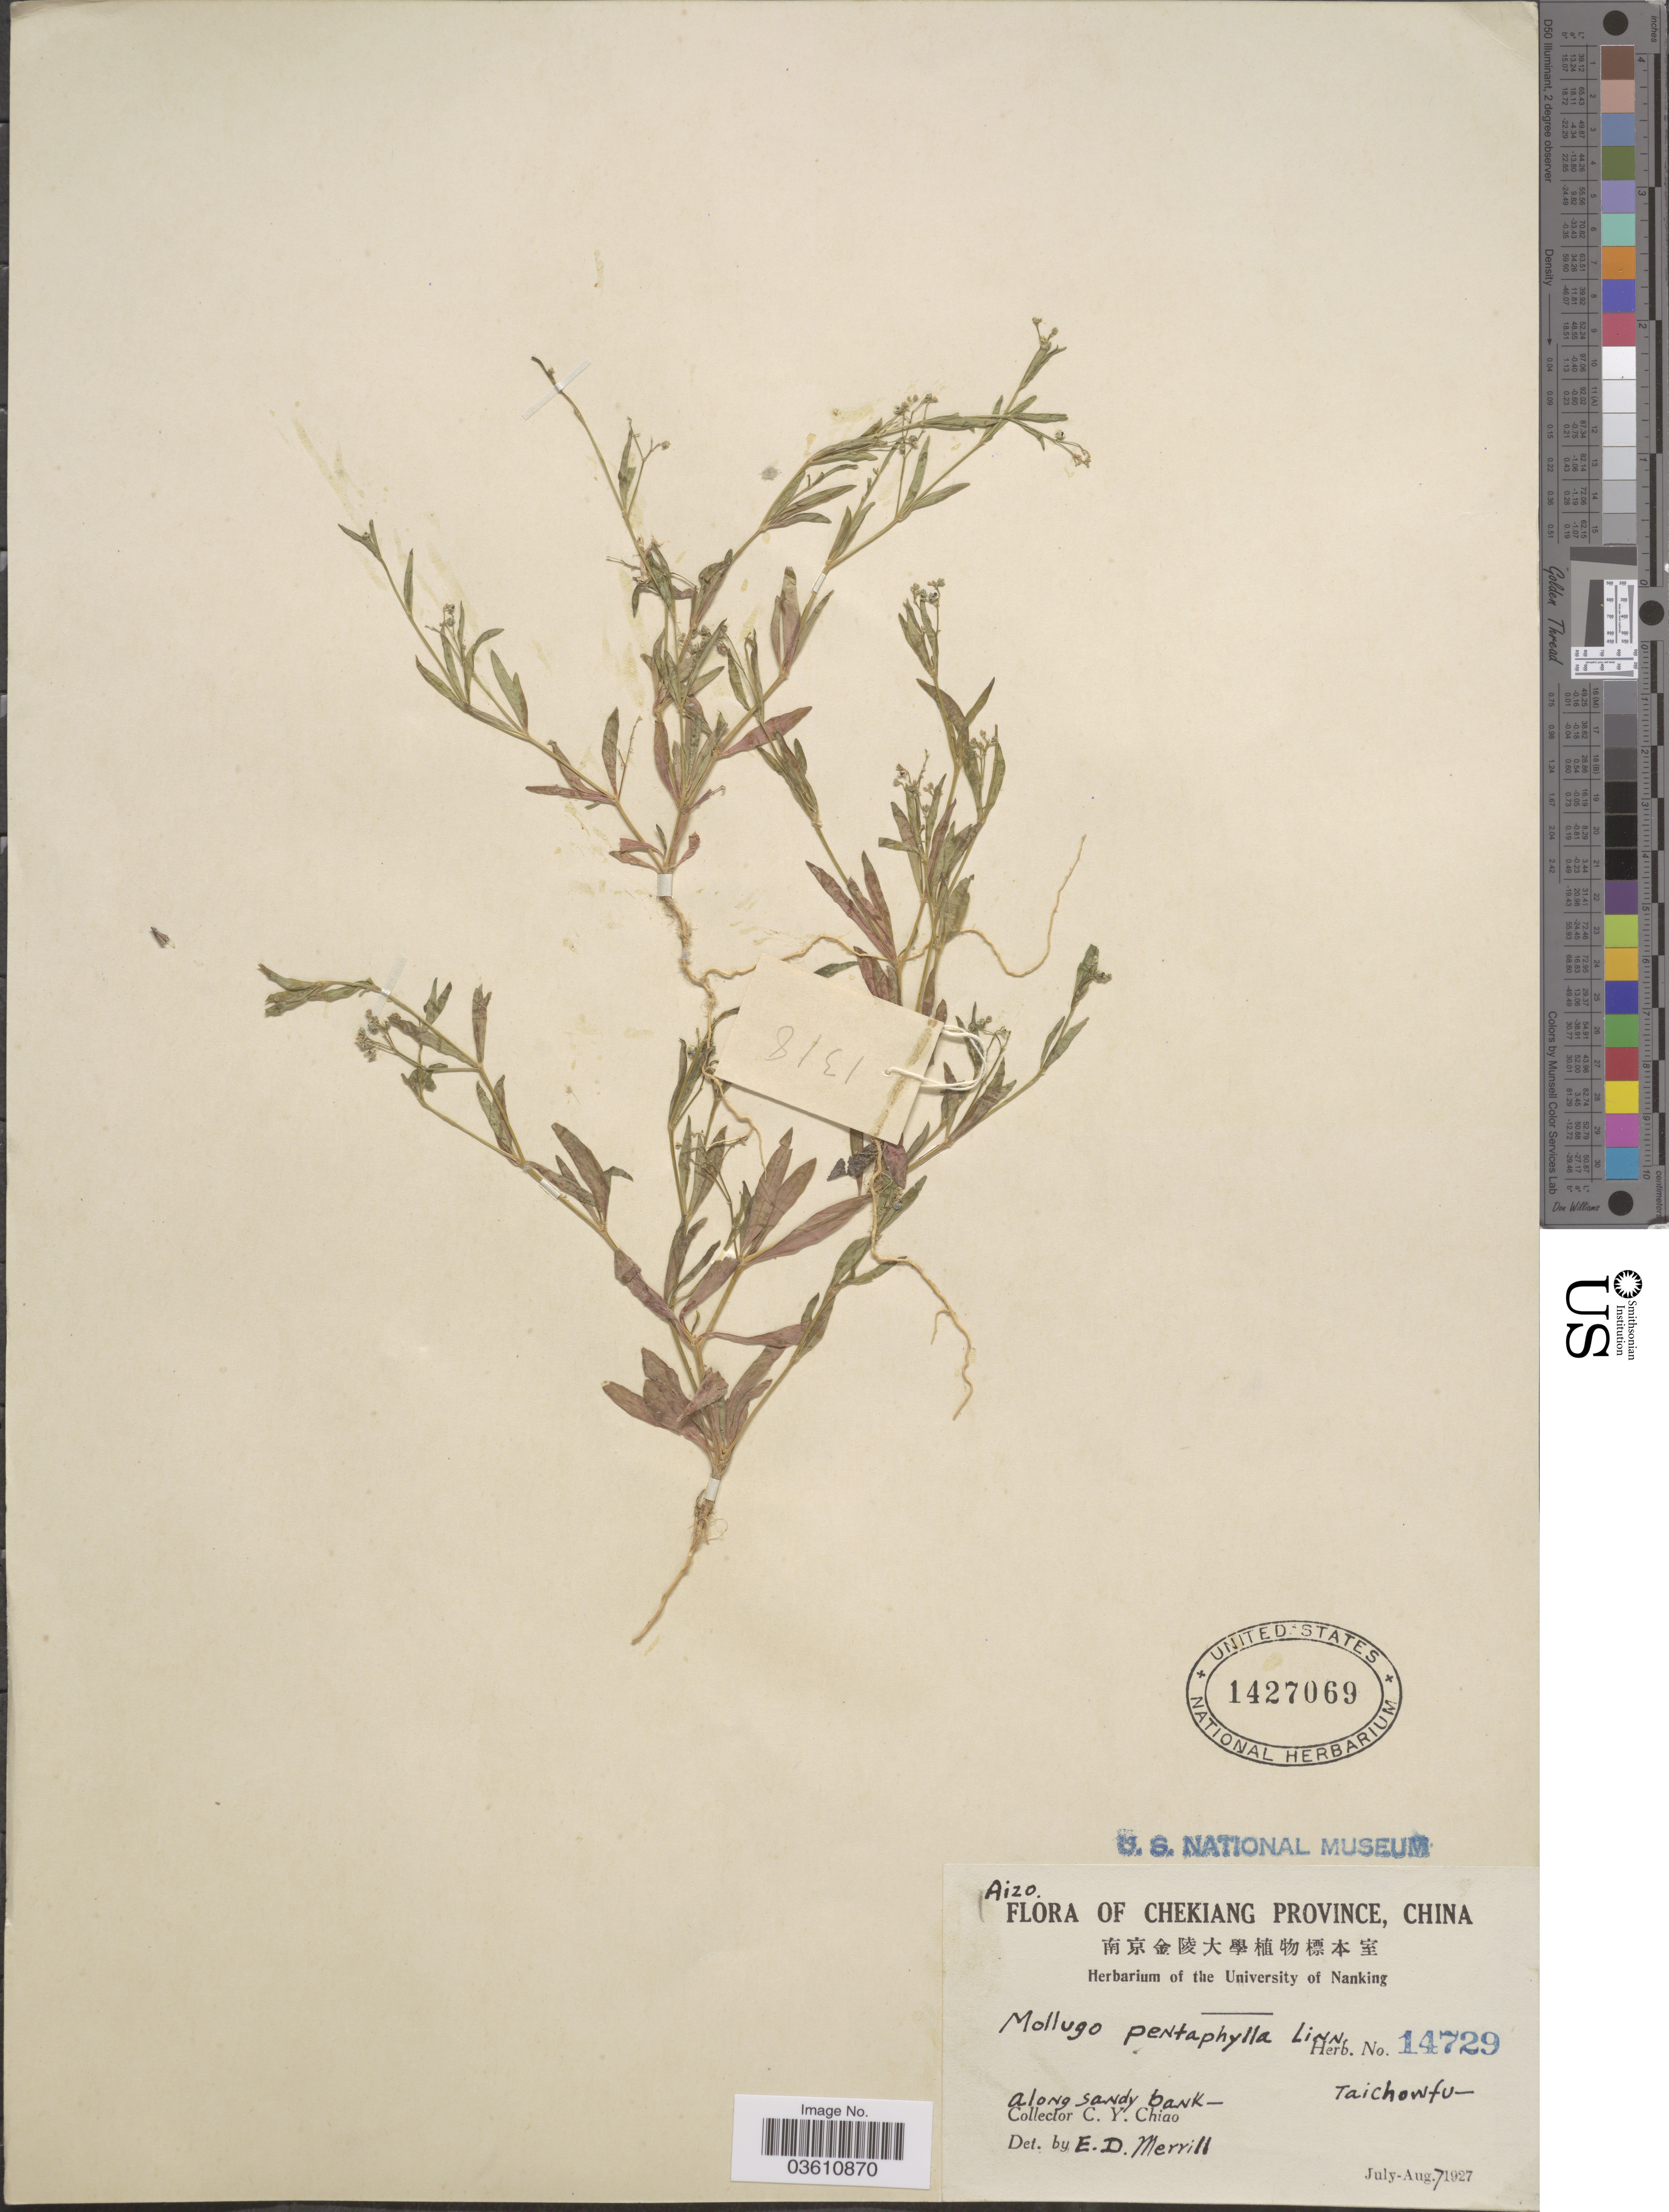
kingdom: Plantae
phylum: Tracheophyta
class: Magnoliopsida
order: Caryophyllales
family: Molluginaceae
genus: Trigastrotheca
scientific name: Trigastrotheca pentaphylla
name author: (L.) Thulin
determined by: Strong, Mark T., (BOT), Smithsonian Institution - National Museum of Natural History (UNITED STATES)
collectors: C. Y. Chiao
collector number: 14729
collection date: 1927-08-07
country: China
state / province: Zhejiang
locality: Chekiang Province. Taichowfu.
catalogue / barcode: US 1427069